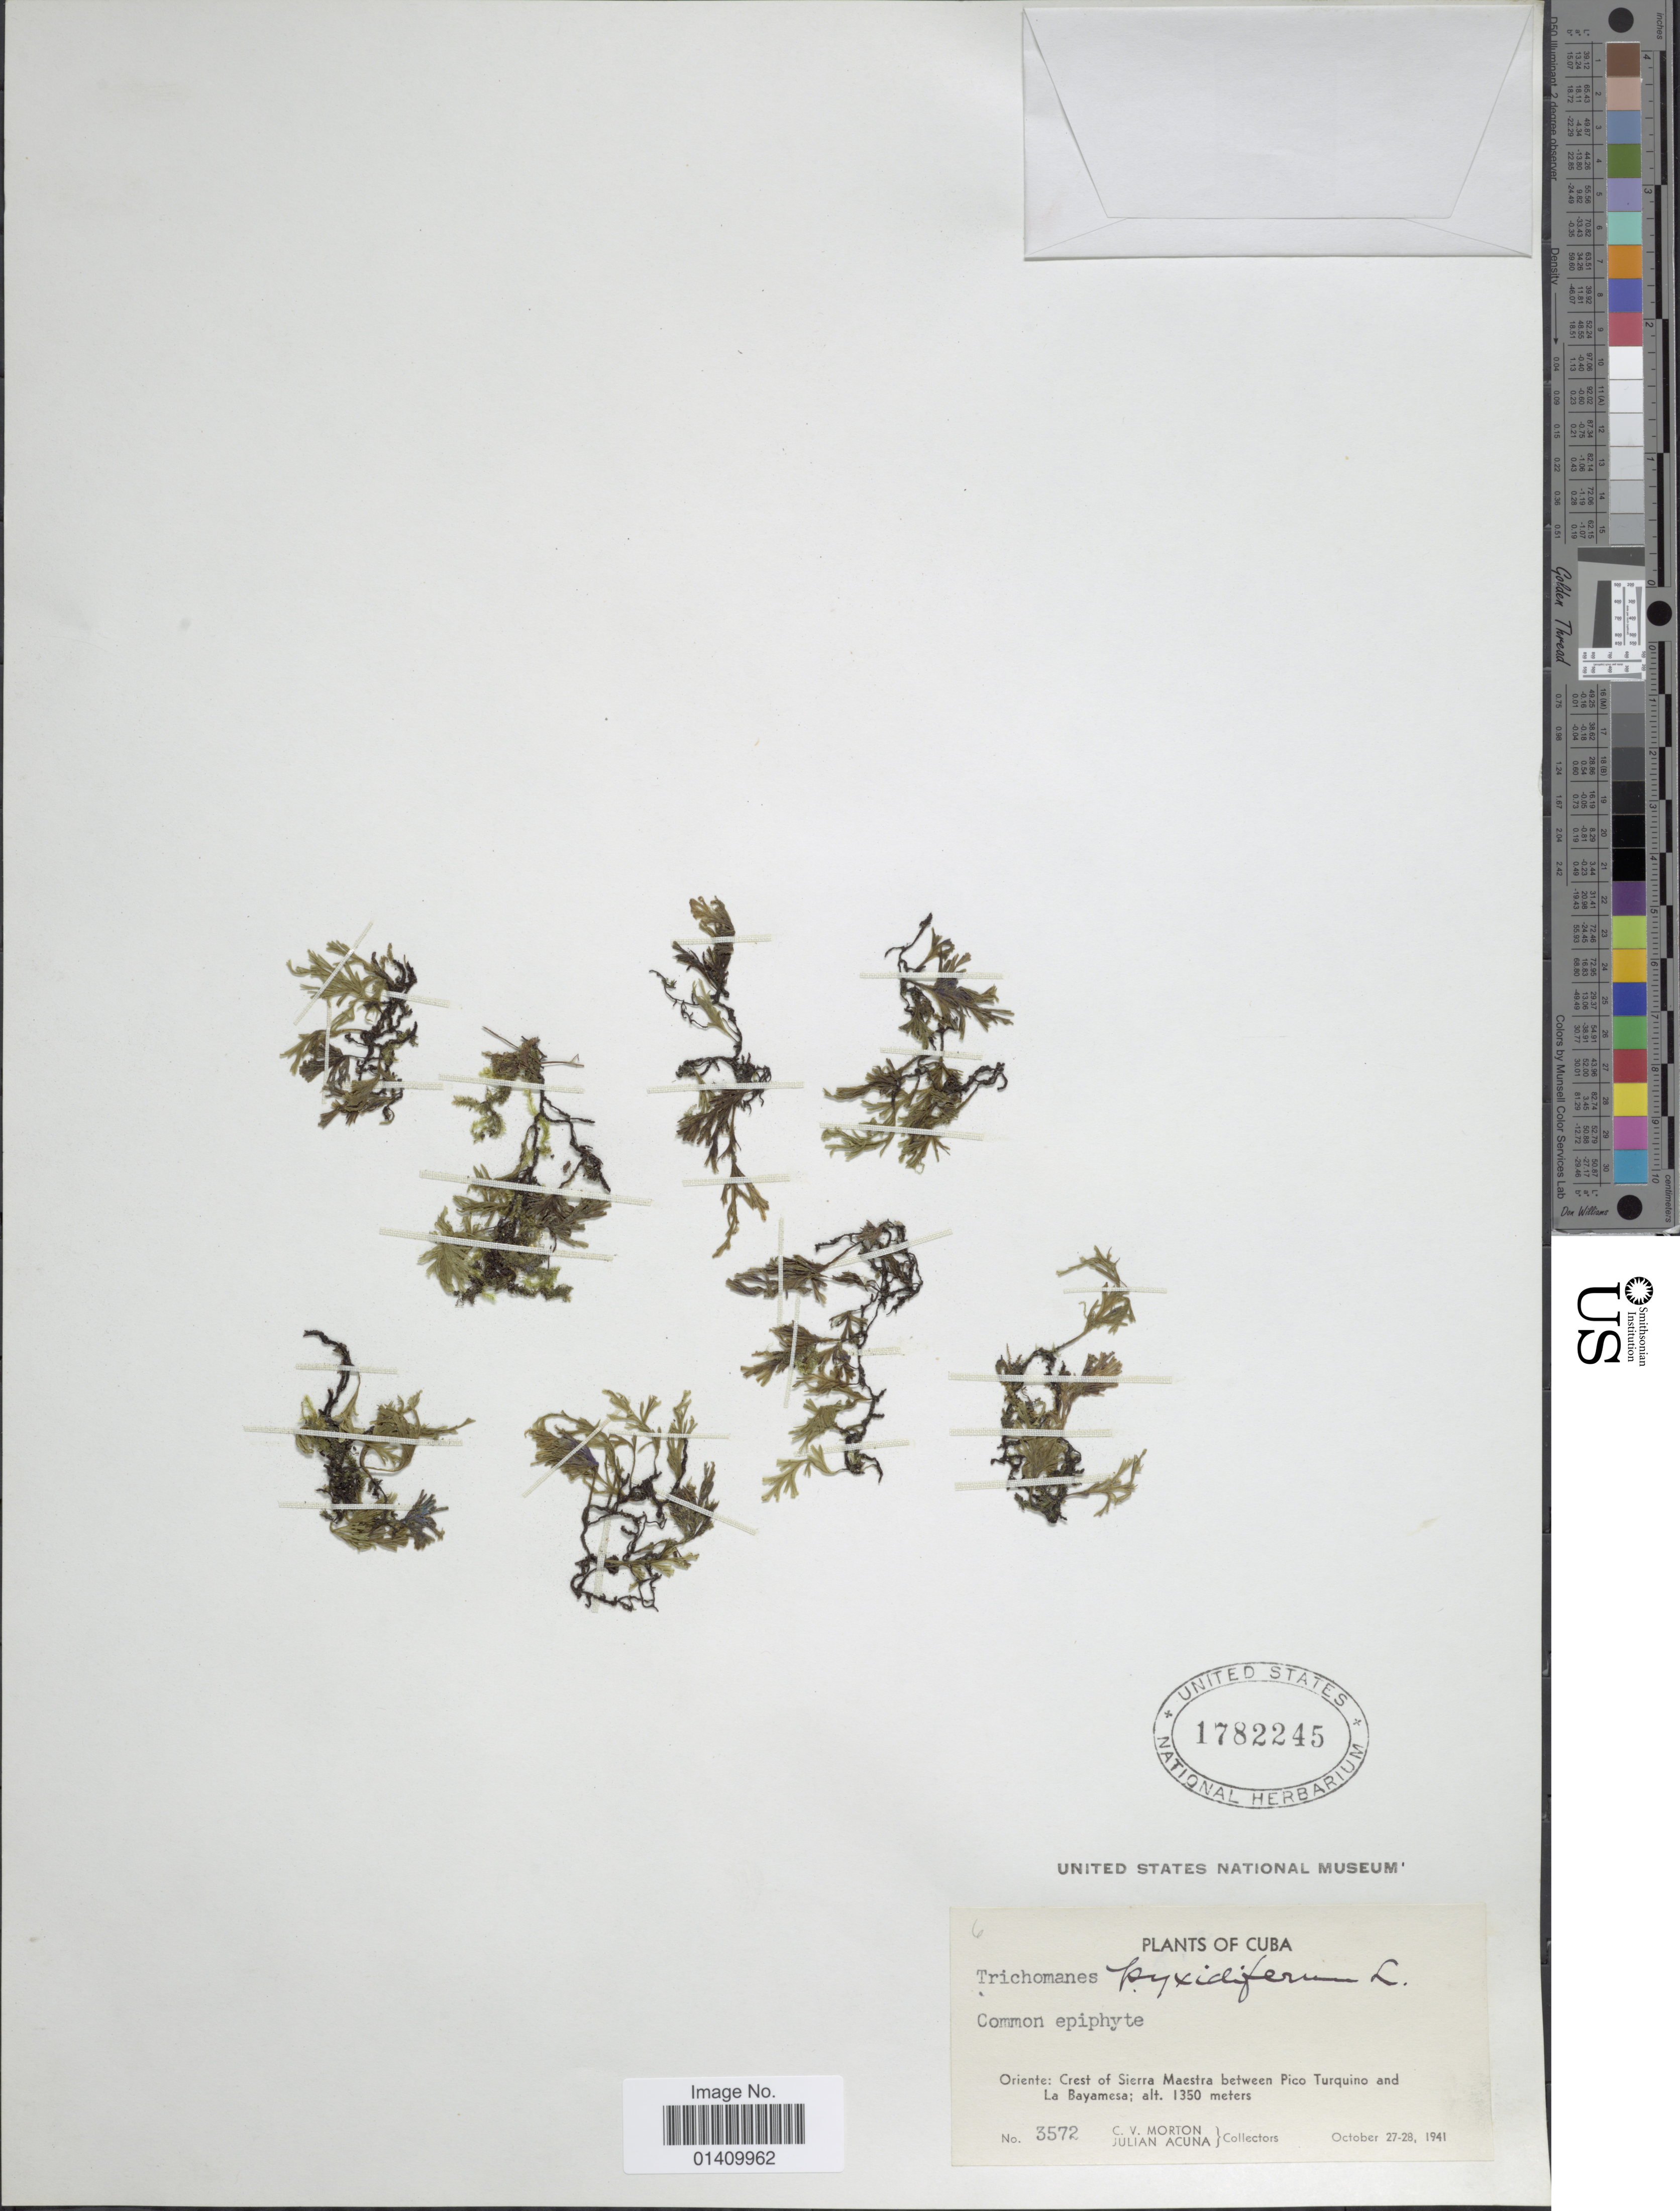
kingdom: Plantae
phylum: Tracheophyta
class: Polypodiopsida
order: Hymenophyllales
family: Hymenophyllaceae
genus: Polyphlebium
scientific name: Polyphlebium pyxidiferum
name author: (L.) Ebihara & Dubuisson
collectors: C. V. Morton & J. B. Acuña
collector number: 3572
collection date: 1941-10-27/1941-10-28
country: Cuba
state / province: Oriente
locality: Crest of Sierra Maestra between Pico Turquino and La Bayamesa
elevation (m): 1350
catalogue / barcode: US 1782245